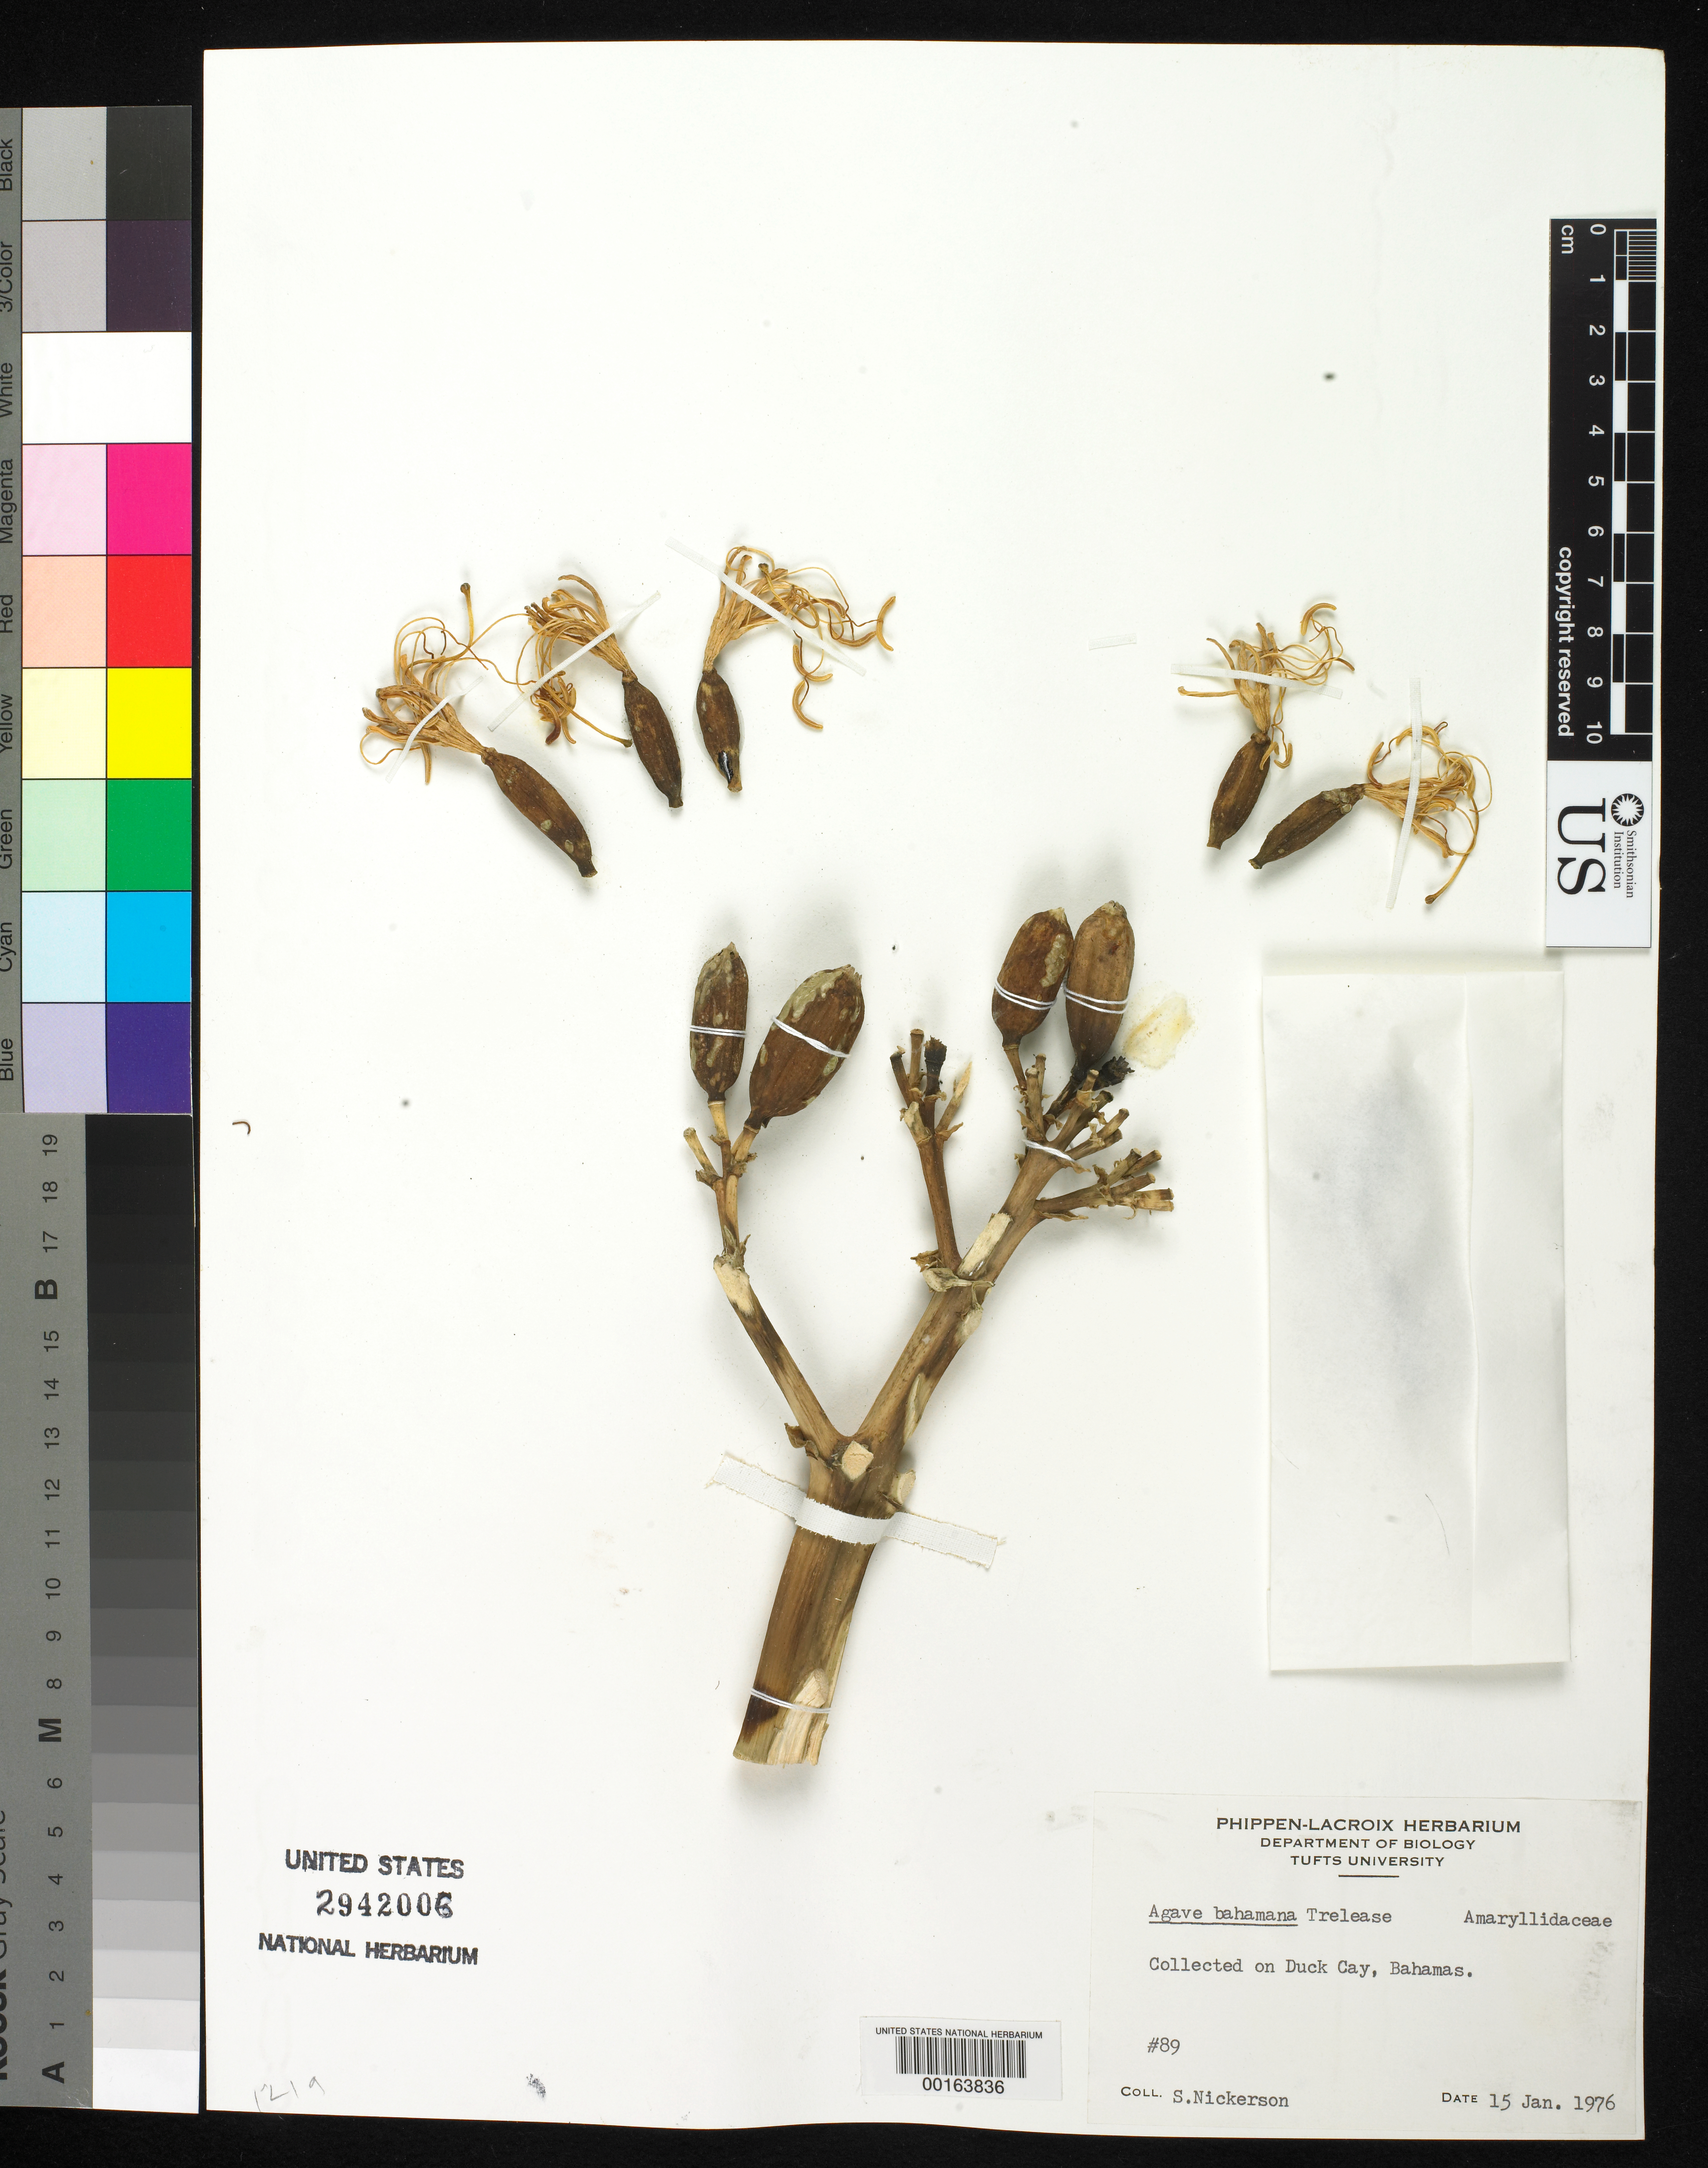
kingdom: Plantae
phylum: Tracheophyta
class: Liliopsida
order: Asparagales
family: Asparagaceae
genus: Agave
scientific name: Agave bahamana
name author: Trel.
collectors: S. Nickerson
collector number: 89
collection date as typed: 15 Jan 1976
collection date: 1976-01-15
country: Bahamas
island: Duck Cay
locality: Duck cay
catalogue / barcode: US 2942006